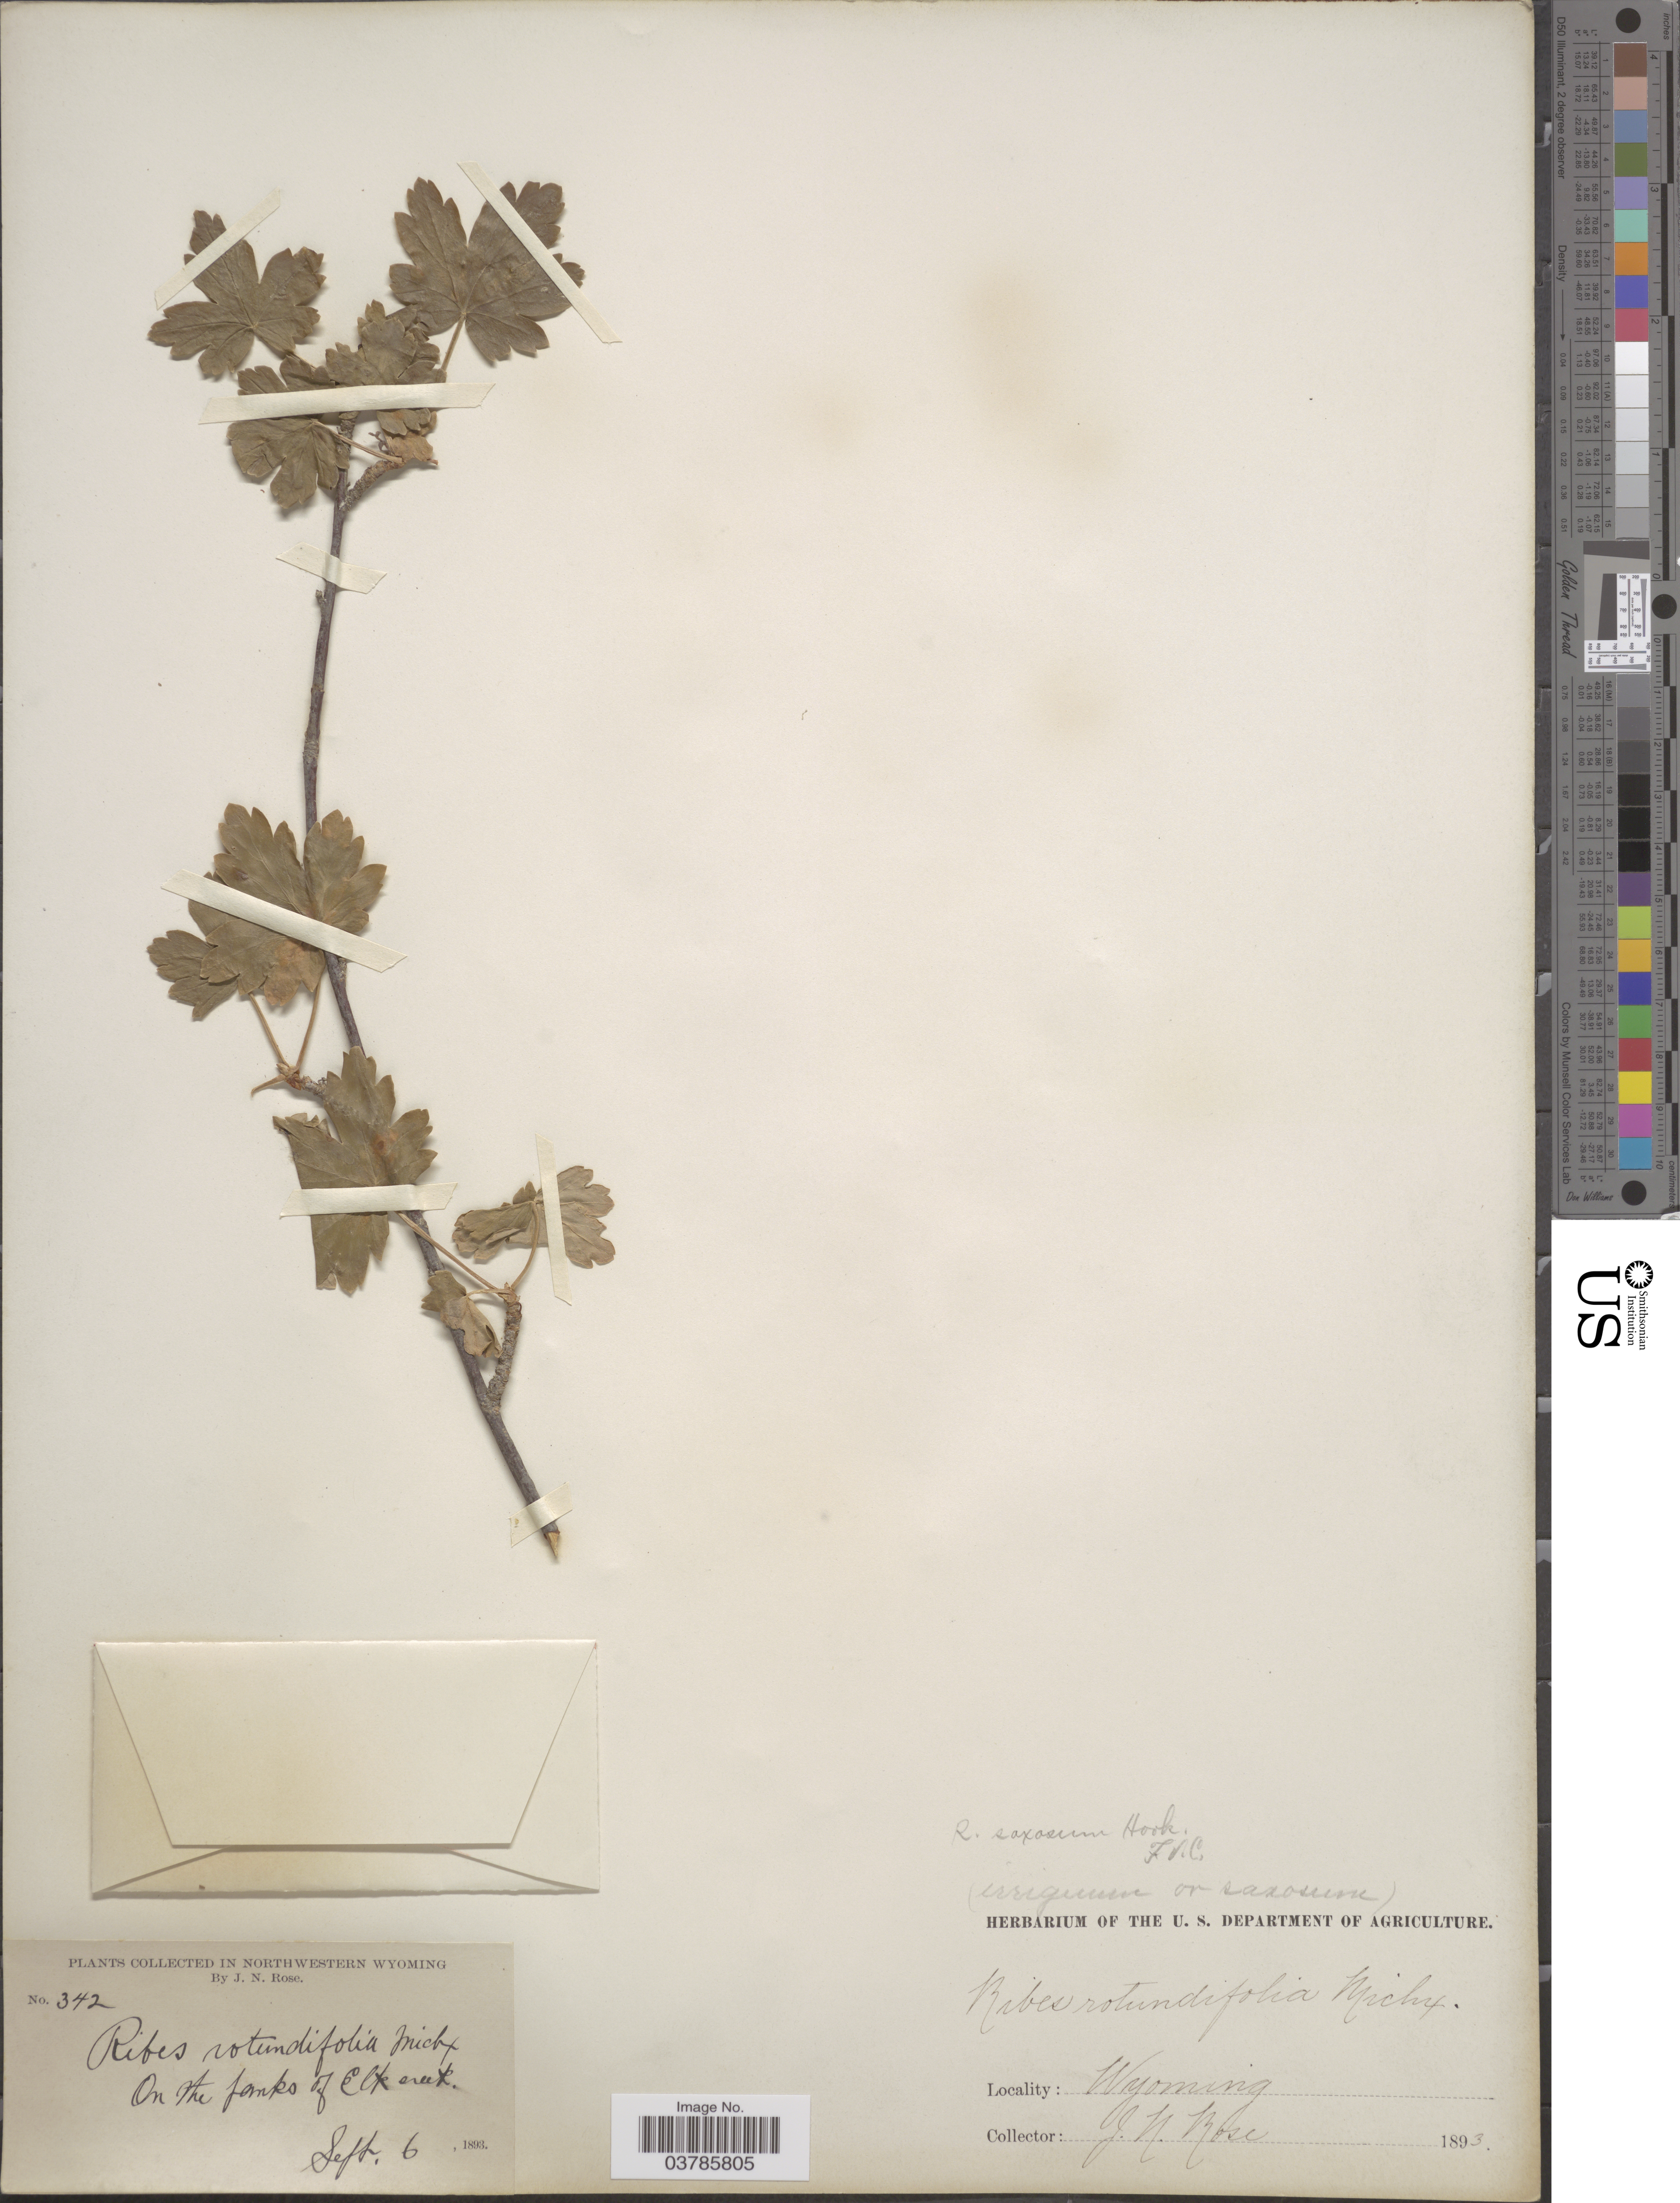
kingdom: Plantae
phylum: Tracheophyta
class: Magnoliopsida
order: Saxifragales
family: Grossulariaceae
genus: Ribes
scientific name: Ribes inerme var. inerme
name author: Rydb.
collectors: J. N. Rose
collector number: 342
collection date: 1893-09-06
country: United States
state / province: Wyoming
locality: Northwestern Wyoming. On the banks of Elk Creek.